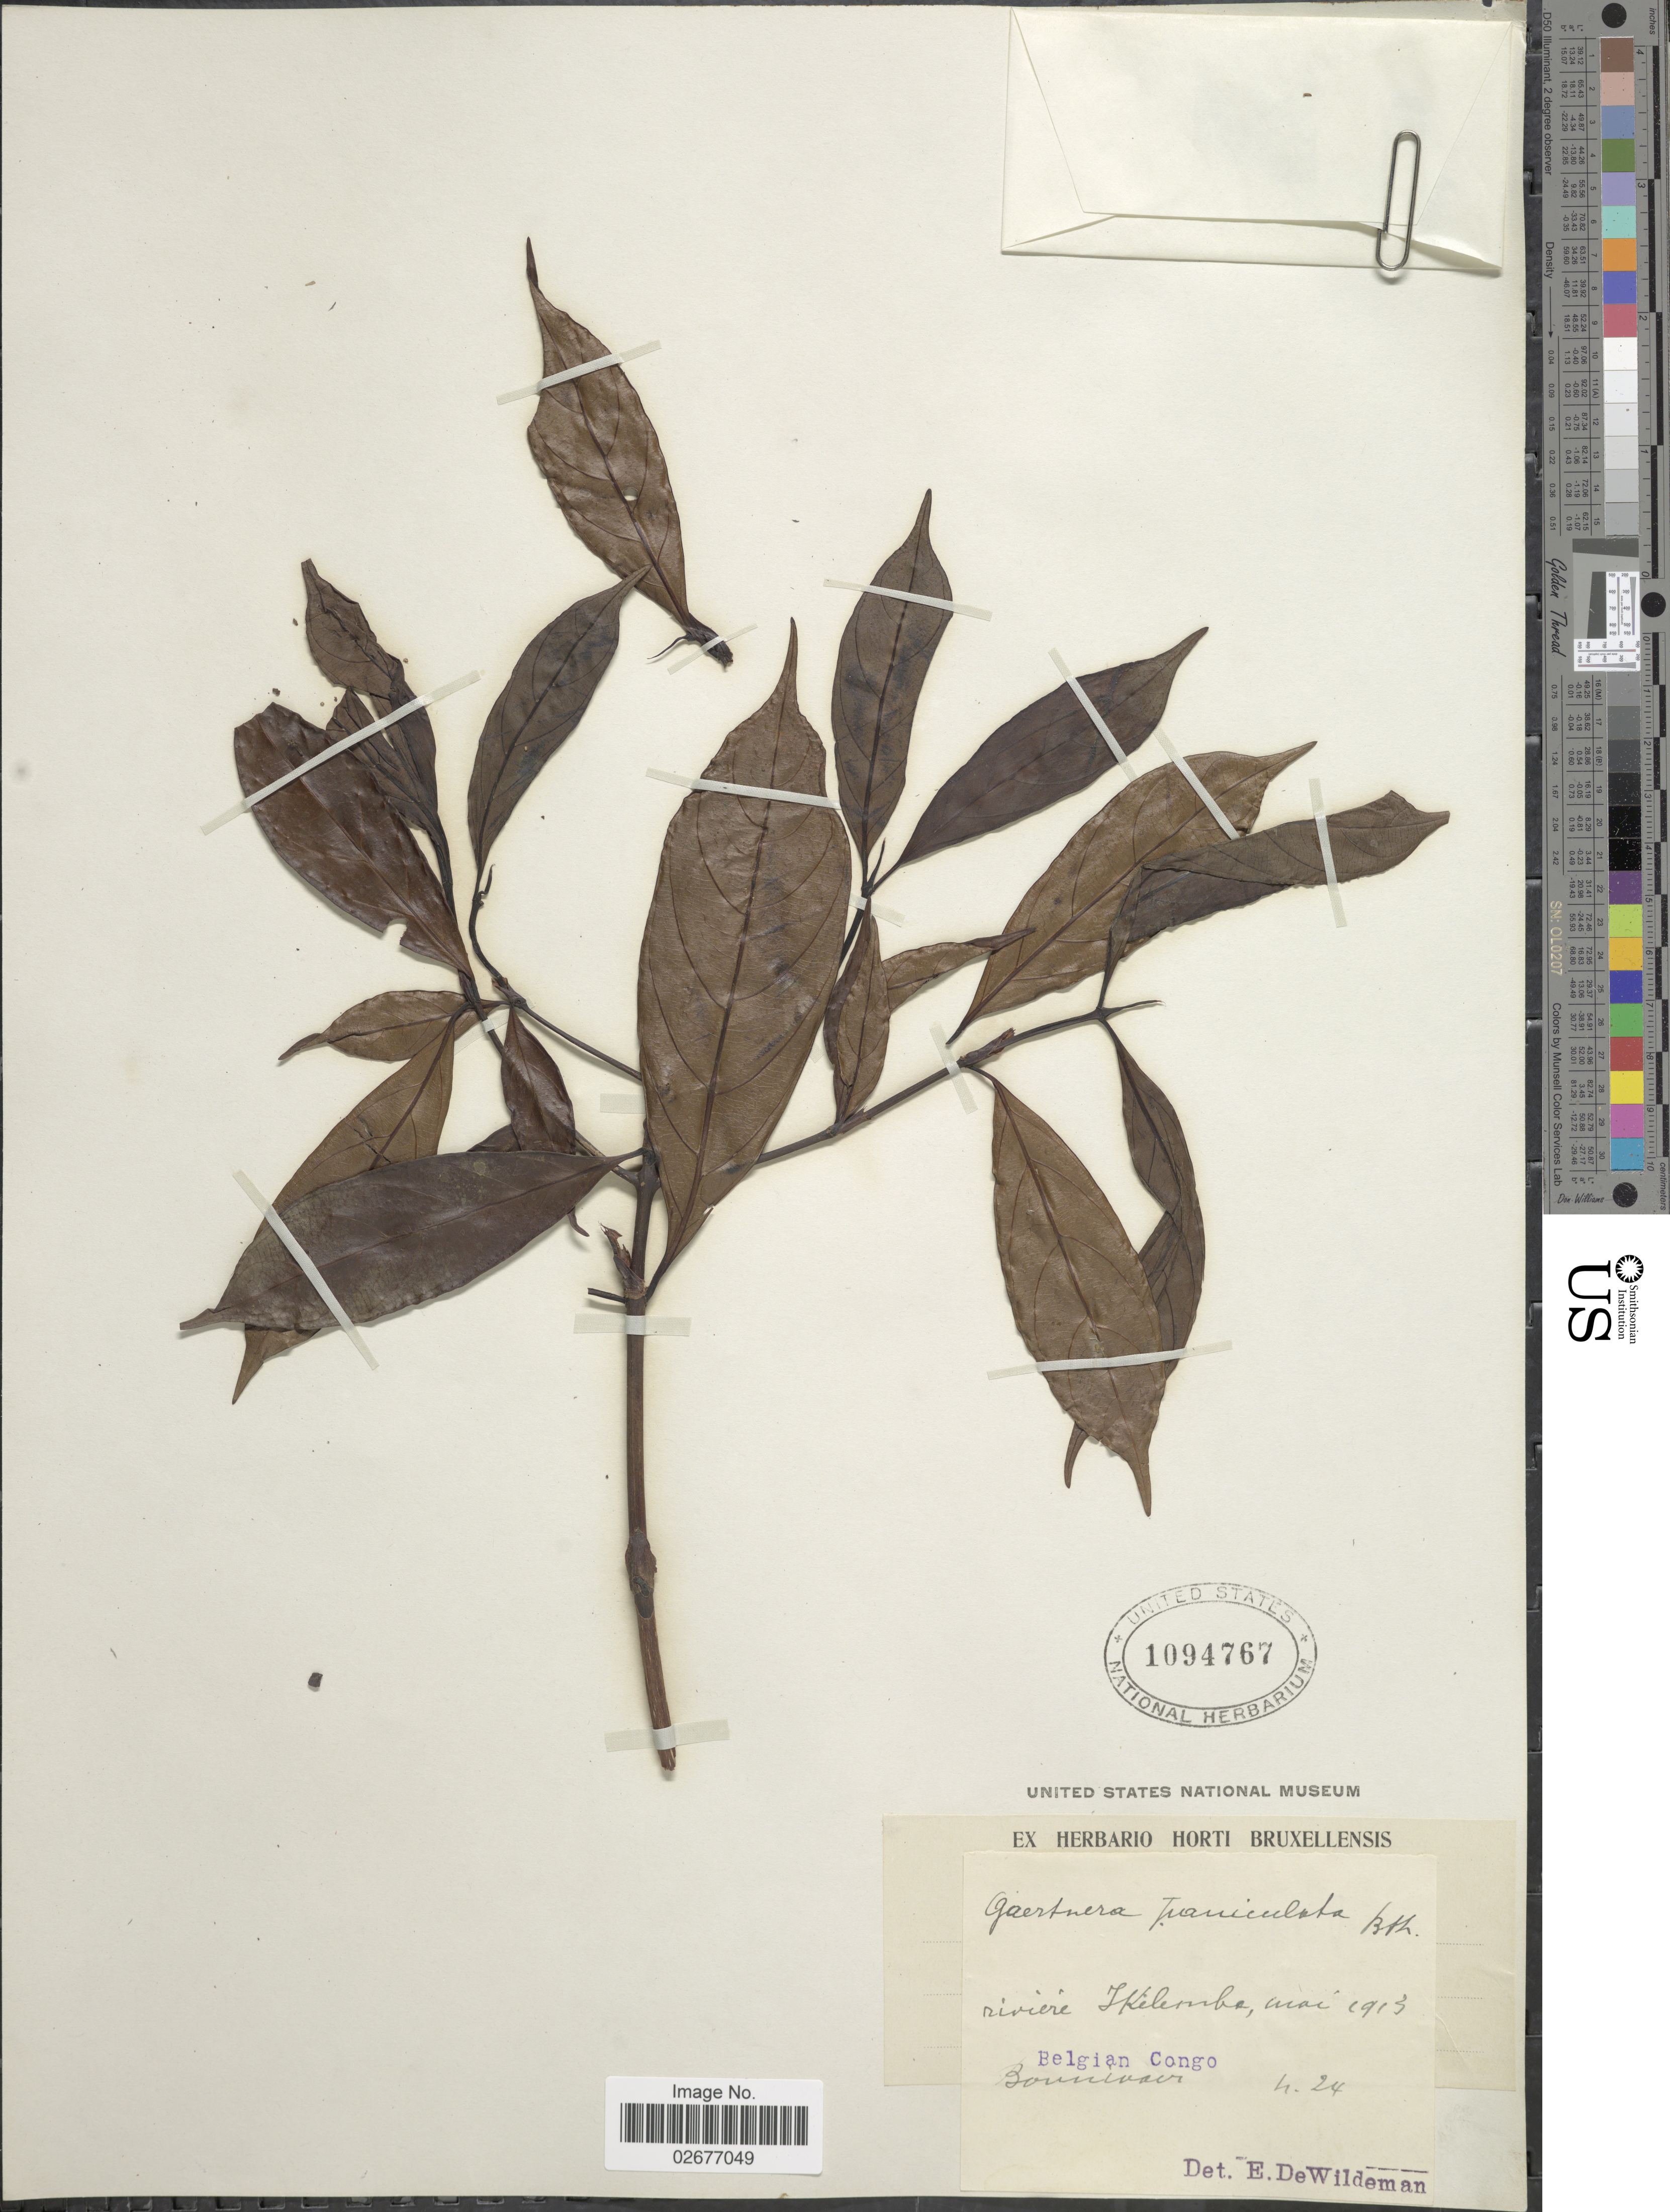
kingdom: Plantae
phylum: Tracheophyta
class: Magnoliopsida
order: Gentianales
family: Rubiaceae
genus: Gaertnera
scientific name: Gaertnera paniculata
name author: Benth.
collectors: Bonnivair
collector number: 4.24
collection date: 1913-05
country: Congo, Democratic Republic of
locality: Riviere Ikelembe, Belgian Congo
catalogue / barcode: US 1094767